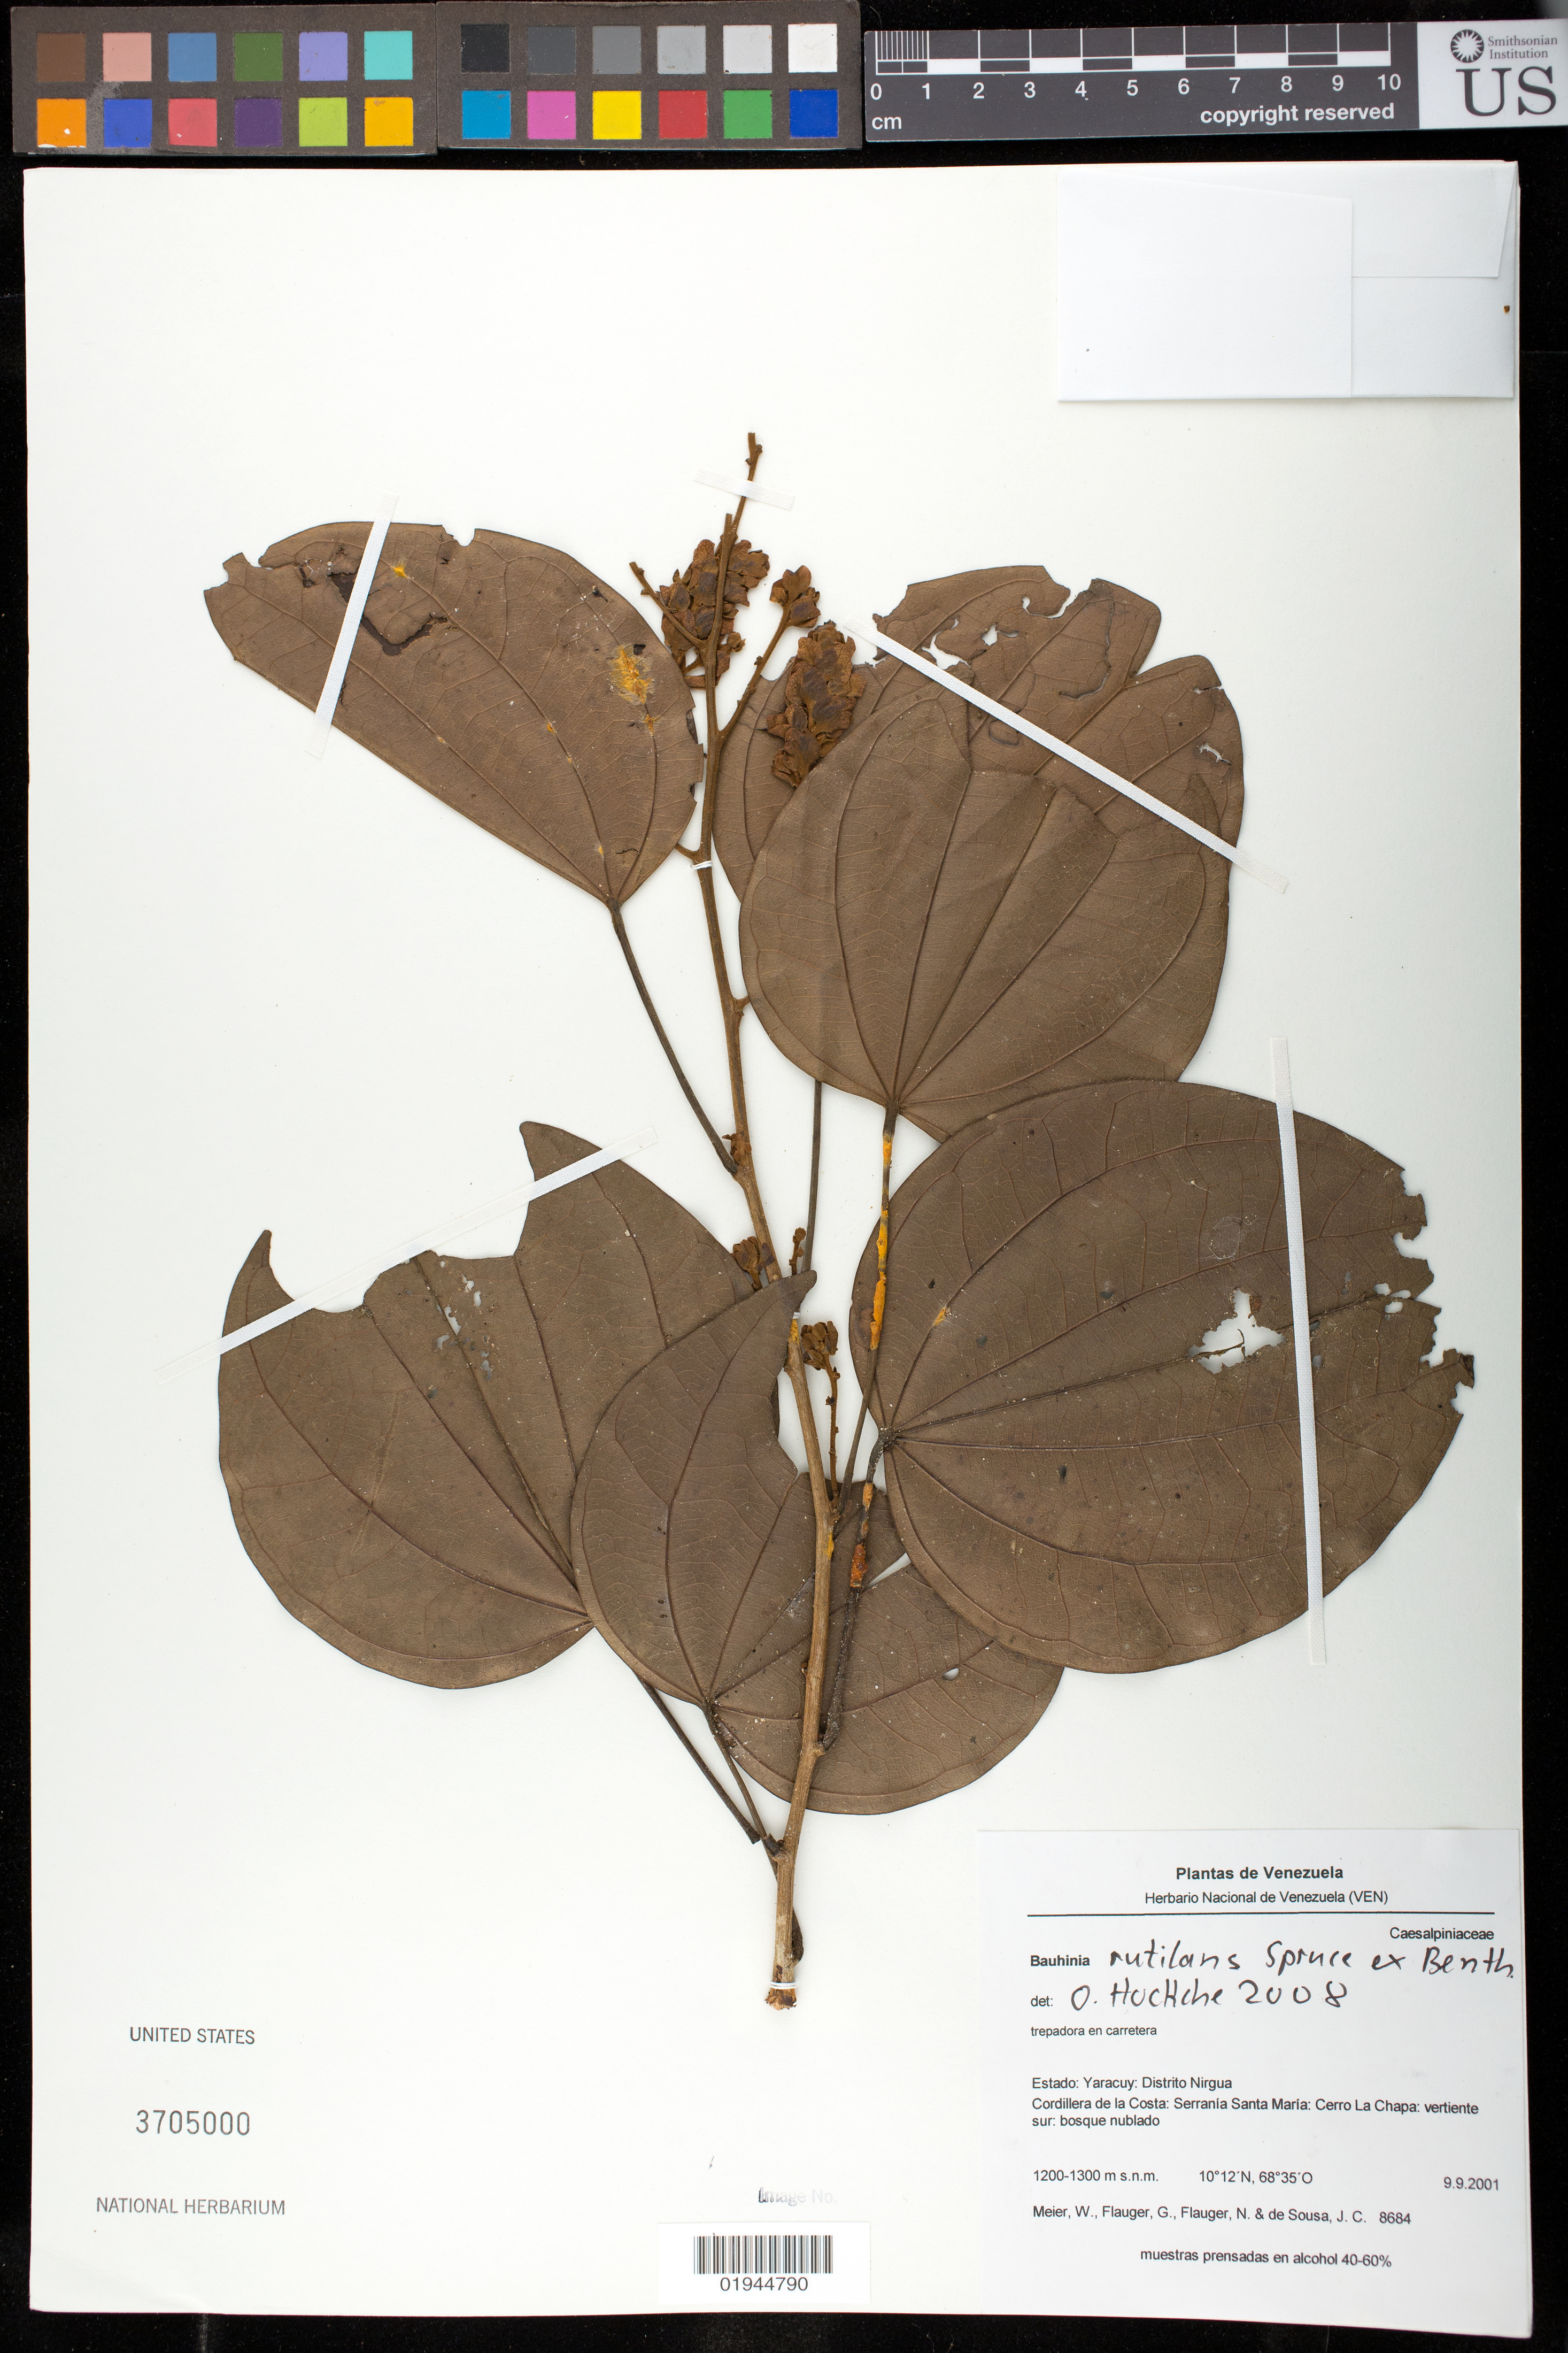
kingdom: Plantae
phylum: Tracheophyta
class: Magnoliopsida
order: Fabales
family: Fabaceae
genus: Schnella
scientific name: Schnella rutilans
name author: (Spruce ex Benth.) Pittier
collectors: W. Meier, G. Flauger, N. Flauger & J. de Sousa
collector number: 8684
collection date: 2001-09-09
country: Venezuela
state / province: Yaracuy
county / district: Nirgua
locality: Cordillera de la Costa: Serrania Santa Maria: Cerro La Chapa.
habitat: vertiente sur, bosque nublado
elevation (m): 1200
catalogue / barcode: US 3705000